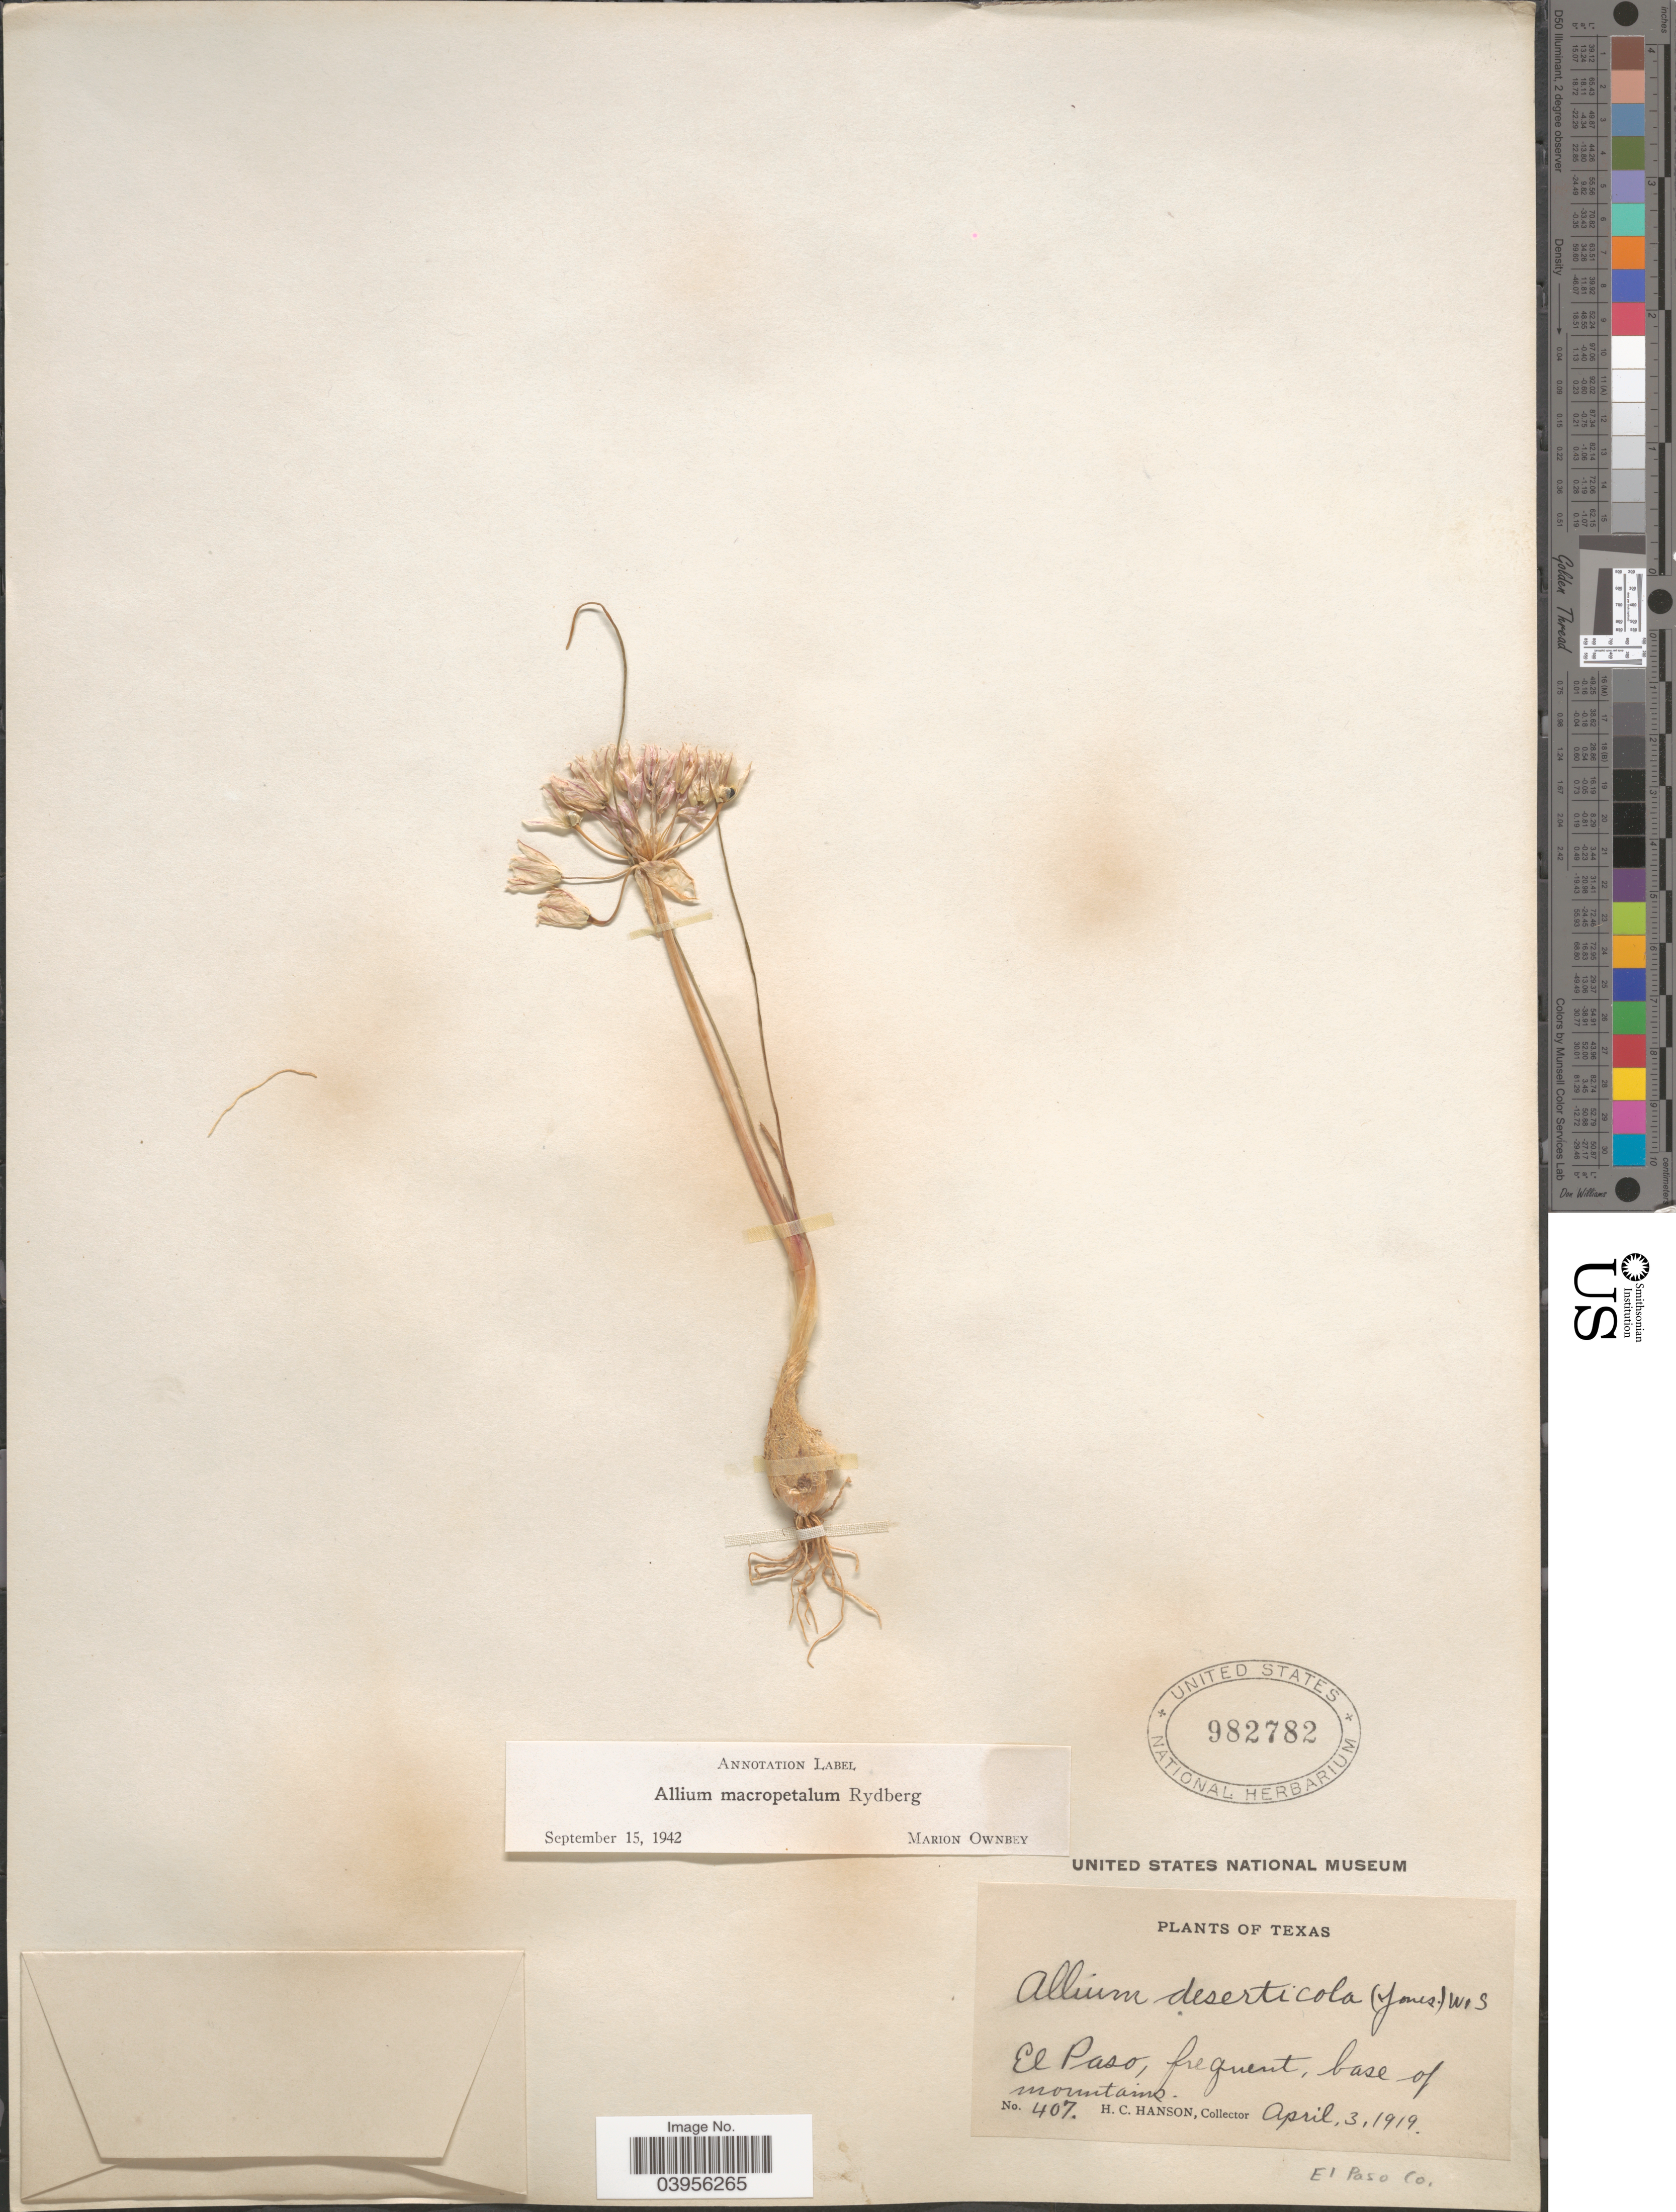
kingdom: Plantae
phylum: Tracheophyta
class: Liliopsida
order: Asparagales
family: Amaryllidaceae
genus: Allium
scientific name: Allium macropetalum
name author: Rydb.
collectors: H. Hanson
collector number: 407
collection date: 1919-04-03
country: United States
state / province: Texas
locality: El Paso, base of mountains. El Paso Co.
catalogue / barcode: US 982782